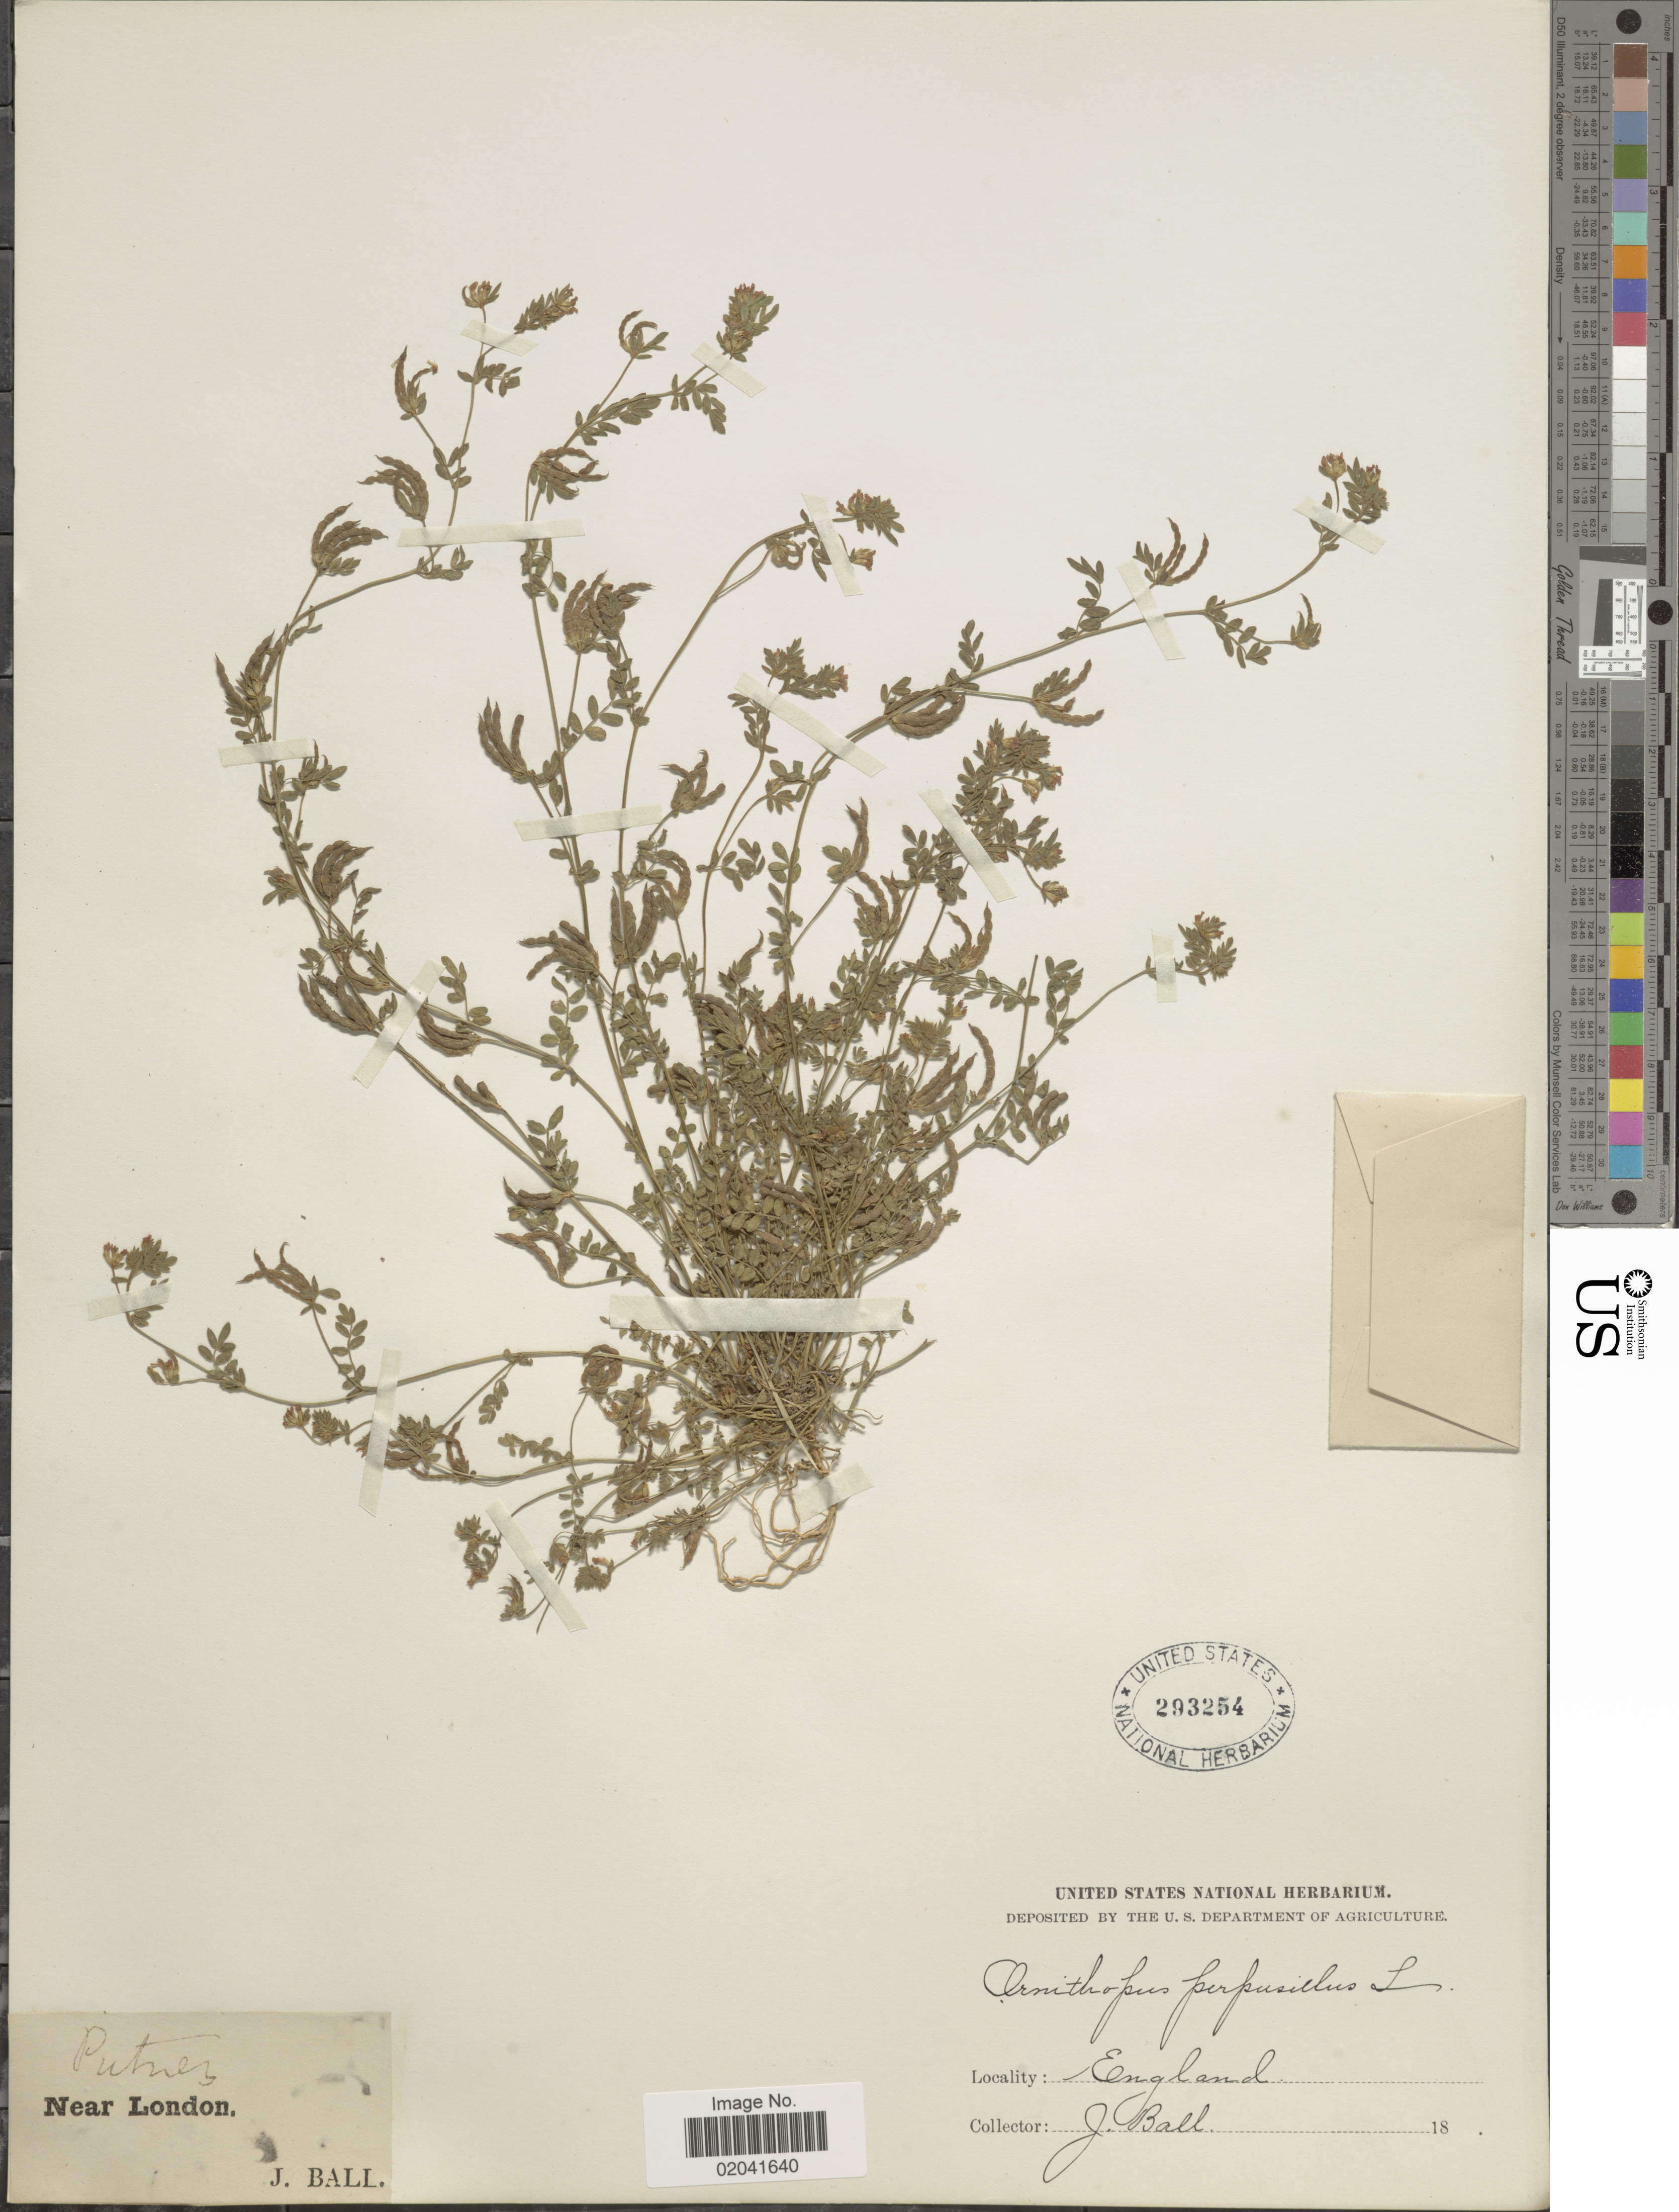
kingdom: Plantae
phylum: Tracheophyta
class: Magnoliopsida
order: Fabales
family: Fabaceae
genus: Ornithopus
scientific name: Ornithopus perpusillus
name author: L.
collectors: J. Ball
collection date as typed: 18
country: United Kingdom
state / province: England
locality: England. Near London.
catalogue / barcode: US 293254